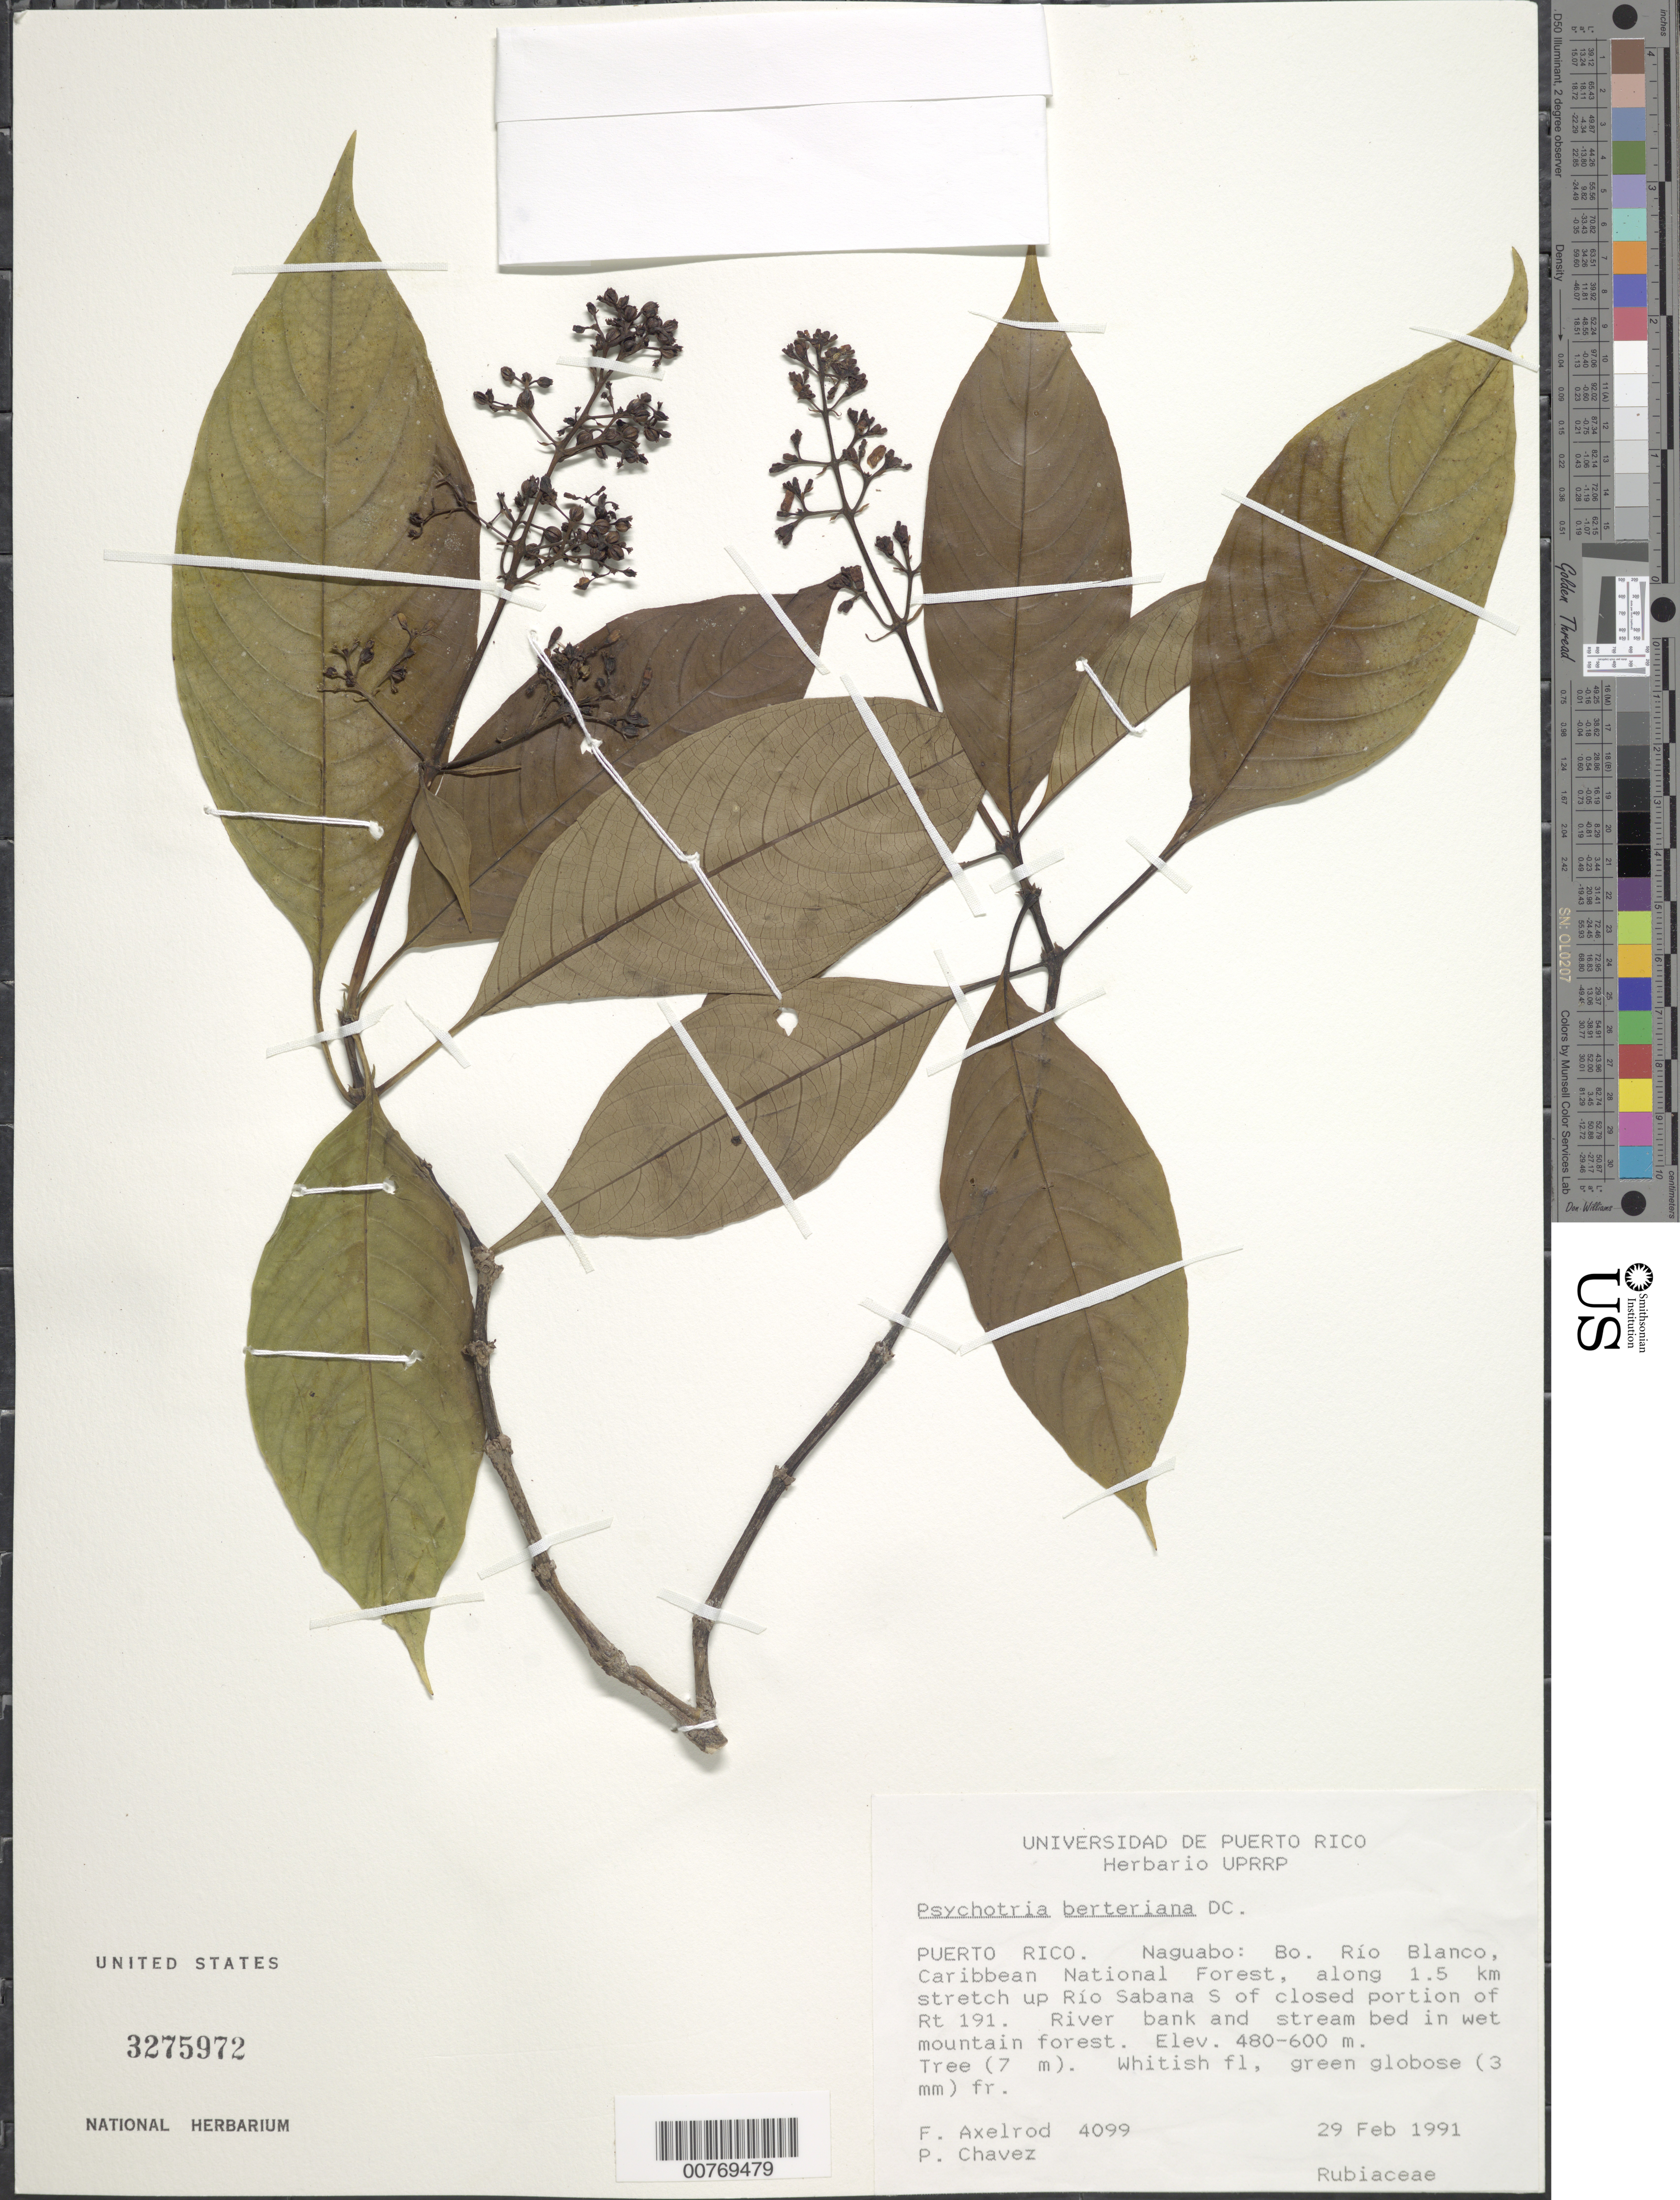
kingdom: Plantae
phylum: Tracheophyta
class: Magnoliopsida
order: Gentianales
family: Rubiaceae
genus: Psychotria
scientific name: Psychotria berteroana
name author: DC.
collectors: F. S. Axelrod & P. Chavez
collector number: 4099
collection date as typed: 29 Feb 1991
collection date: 1991-02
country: Puerto Rico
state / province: Naguabo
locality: Naguabo: Bo. Río Blanco, Caribbean National Forest, along 1.5 km stretch up Río Sabana S of closed portion of rt 191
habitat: River bank and stream bed in wet mountain forest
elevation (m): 480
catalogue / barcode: US 3275972